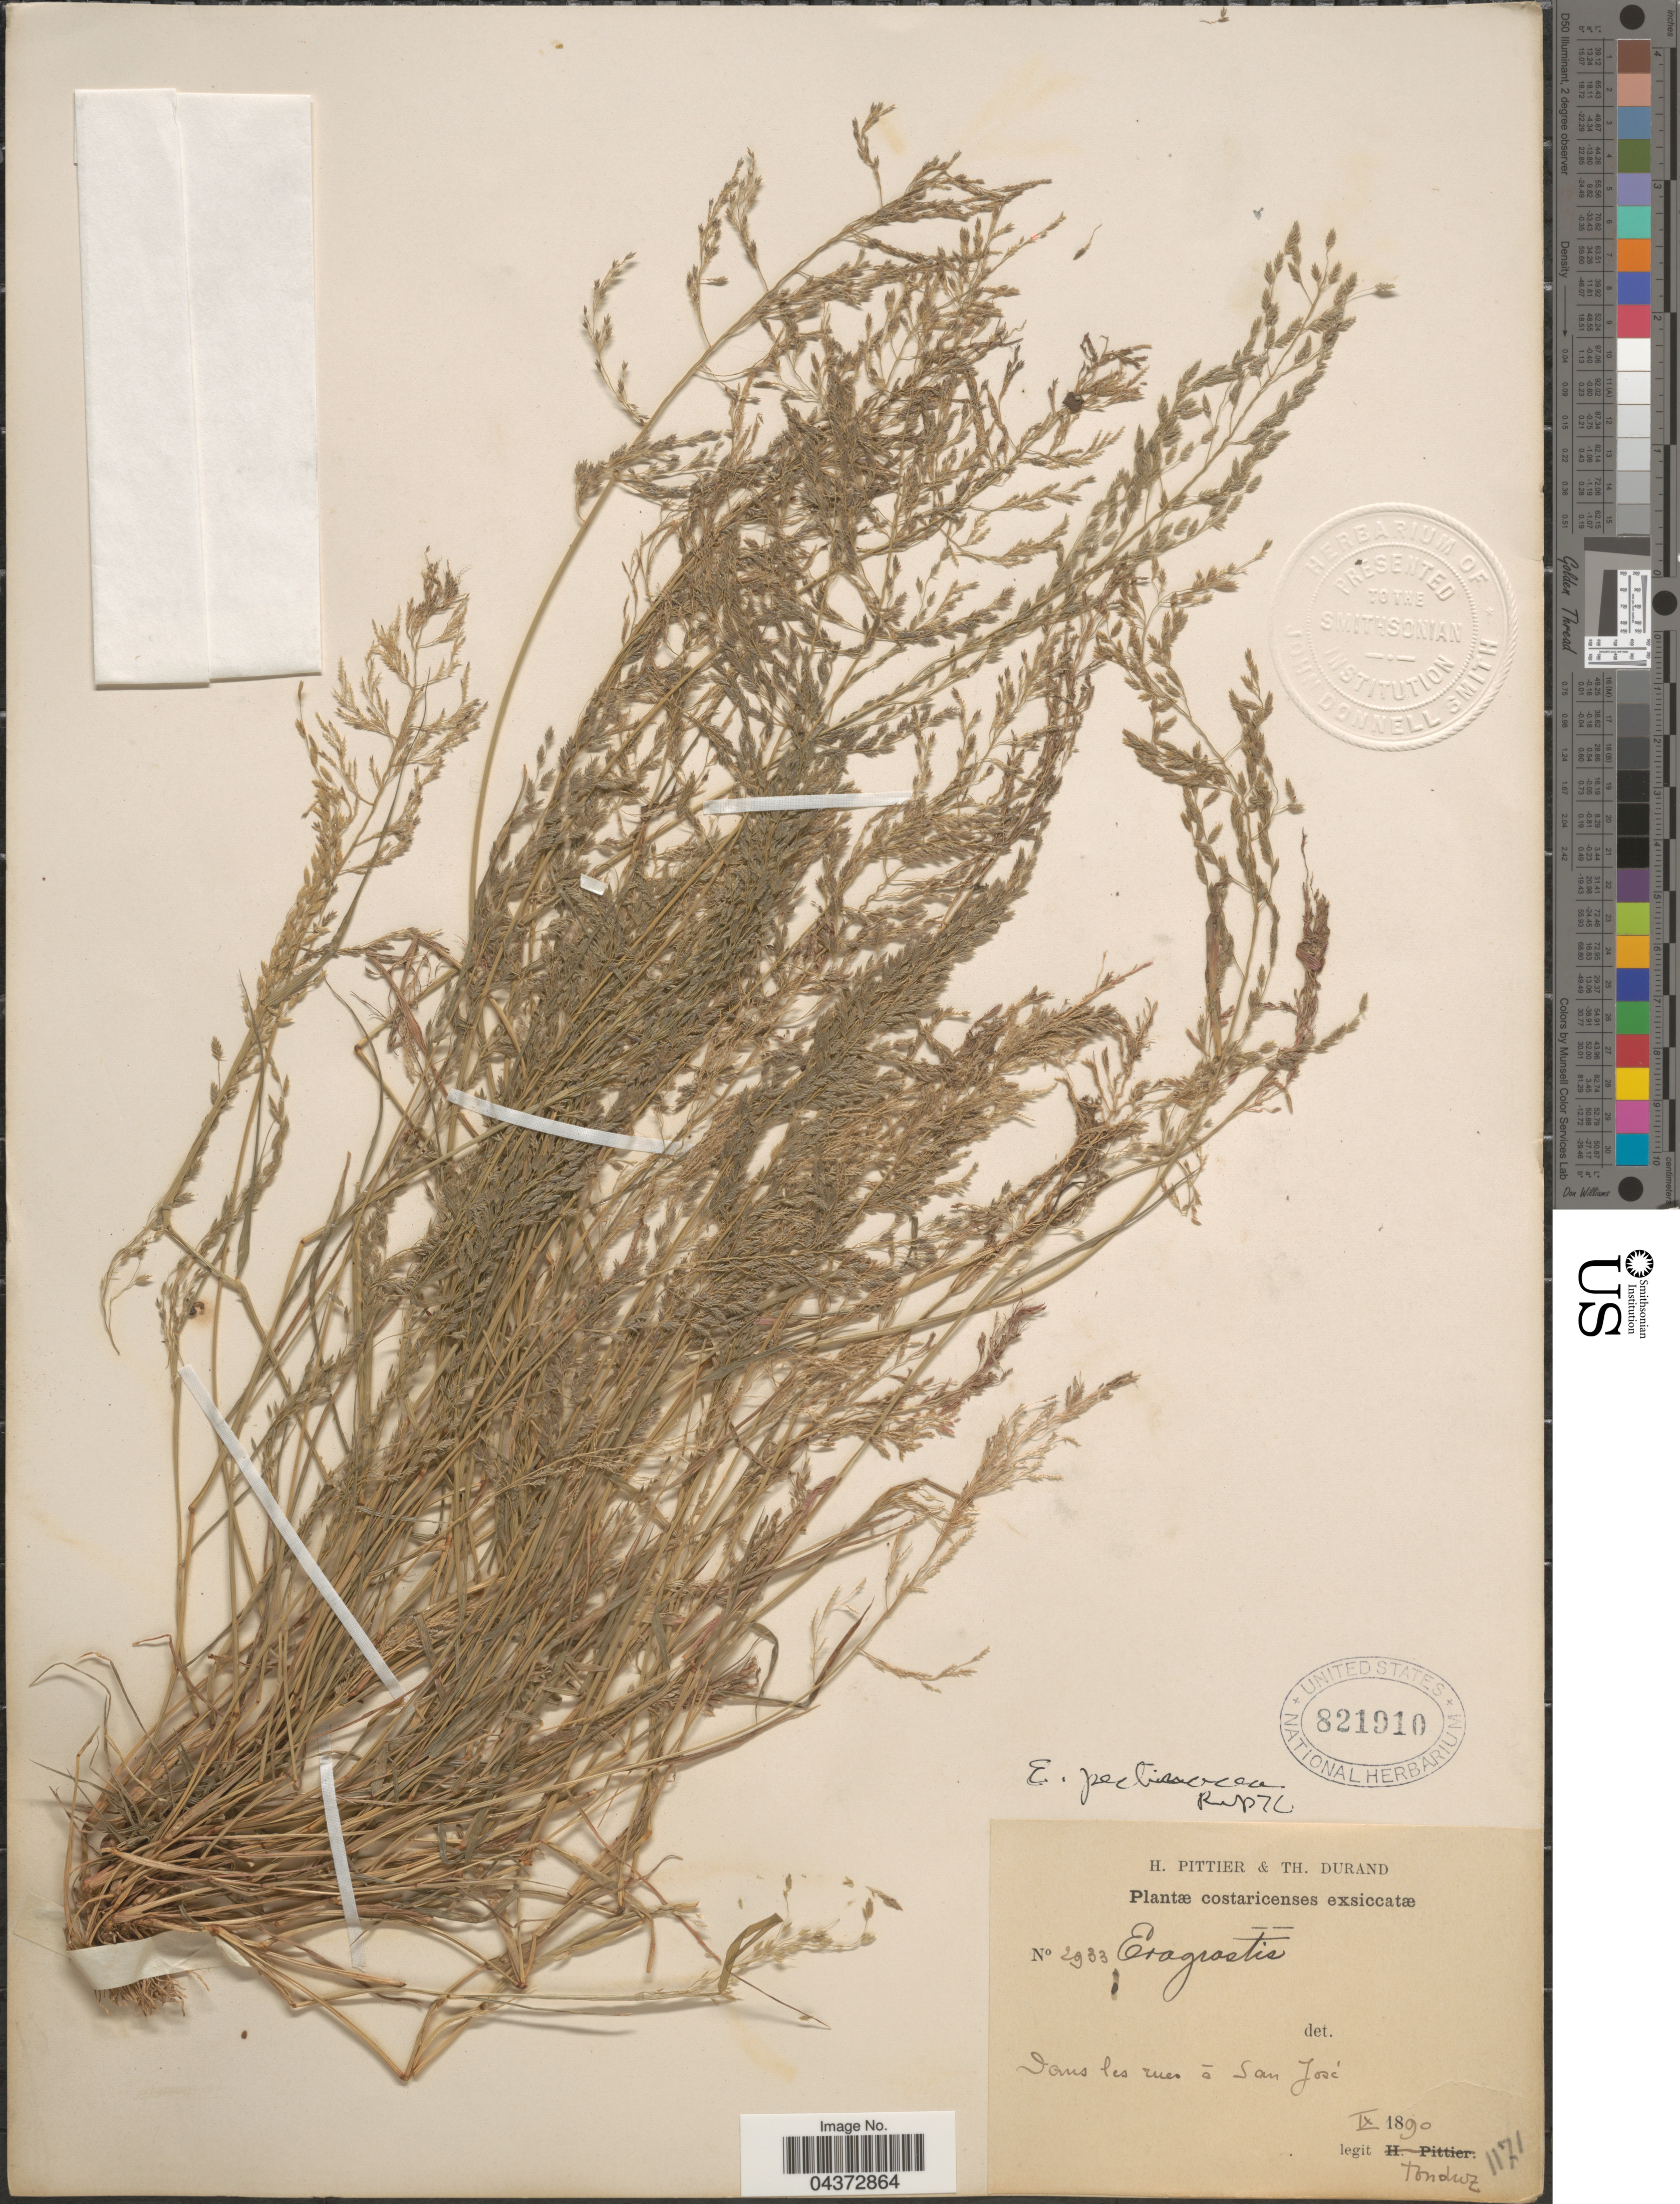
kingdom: Plantae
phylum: Tracheophyta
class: Liliopsida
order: Poales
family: Poaceae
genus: Eragrostis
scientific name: Eragrostis pectinacea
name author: (Michx.) Nees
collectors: Tonduz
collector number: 2933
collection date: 1890-09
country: Costa Rica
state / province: San José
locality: Dans les rues à San José.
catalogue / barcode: US 821910